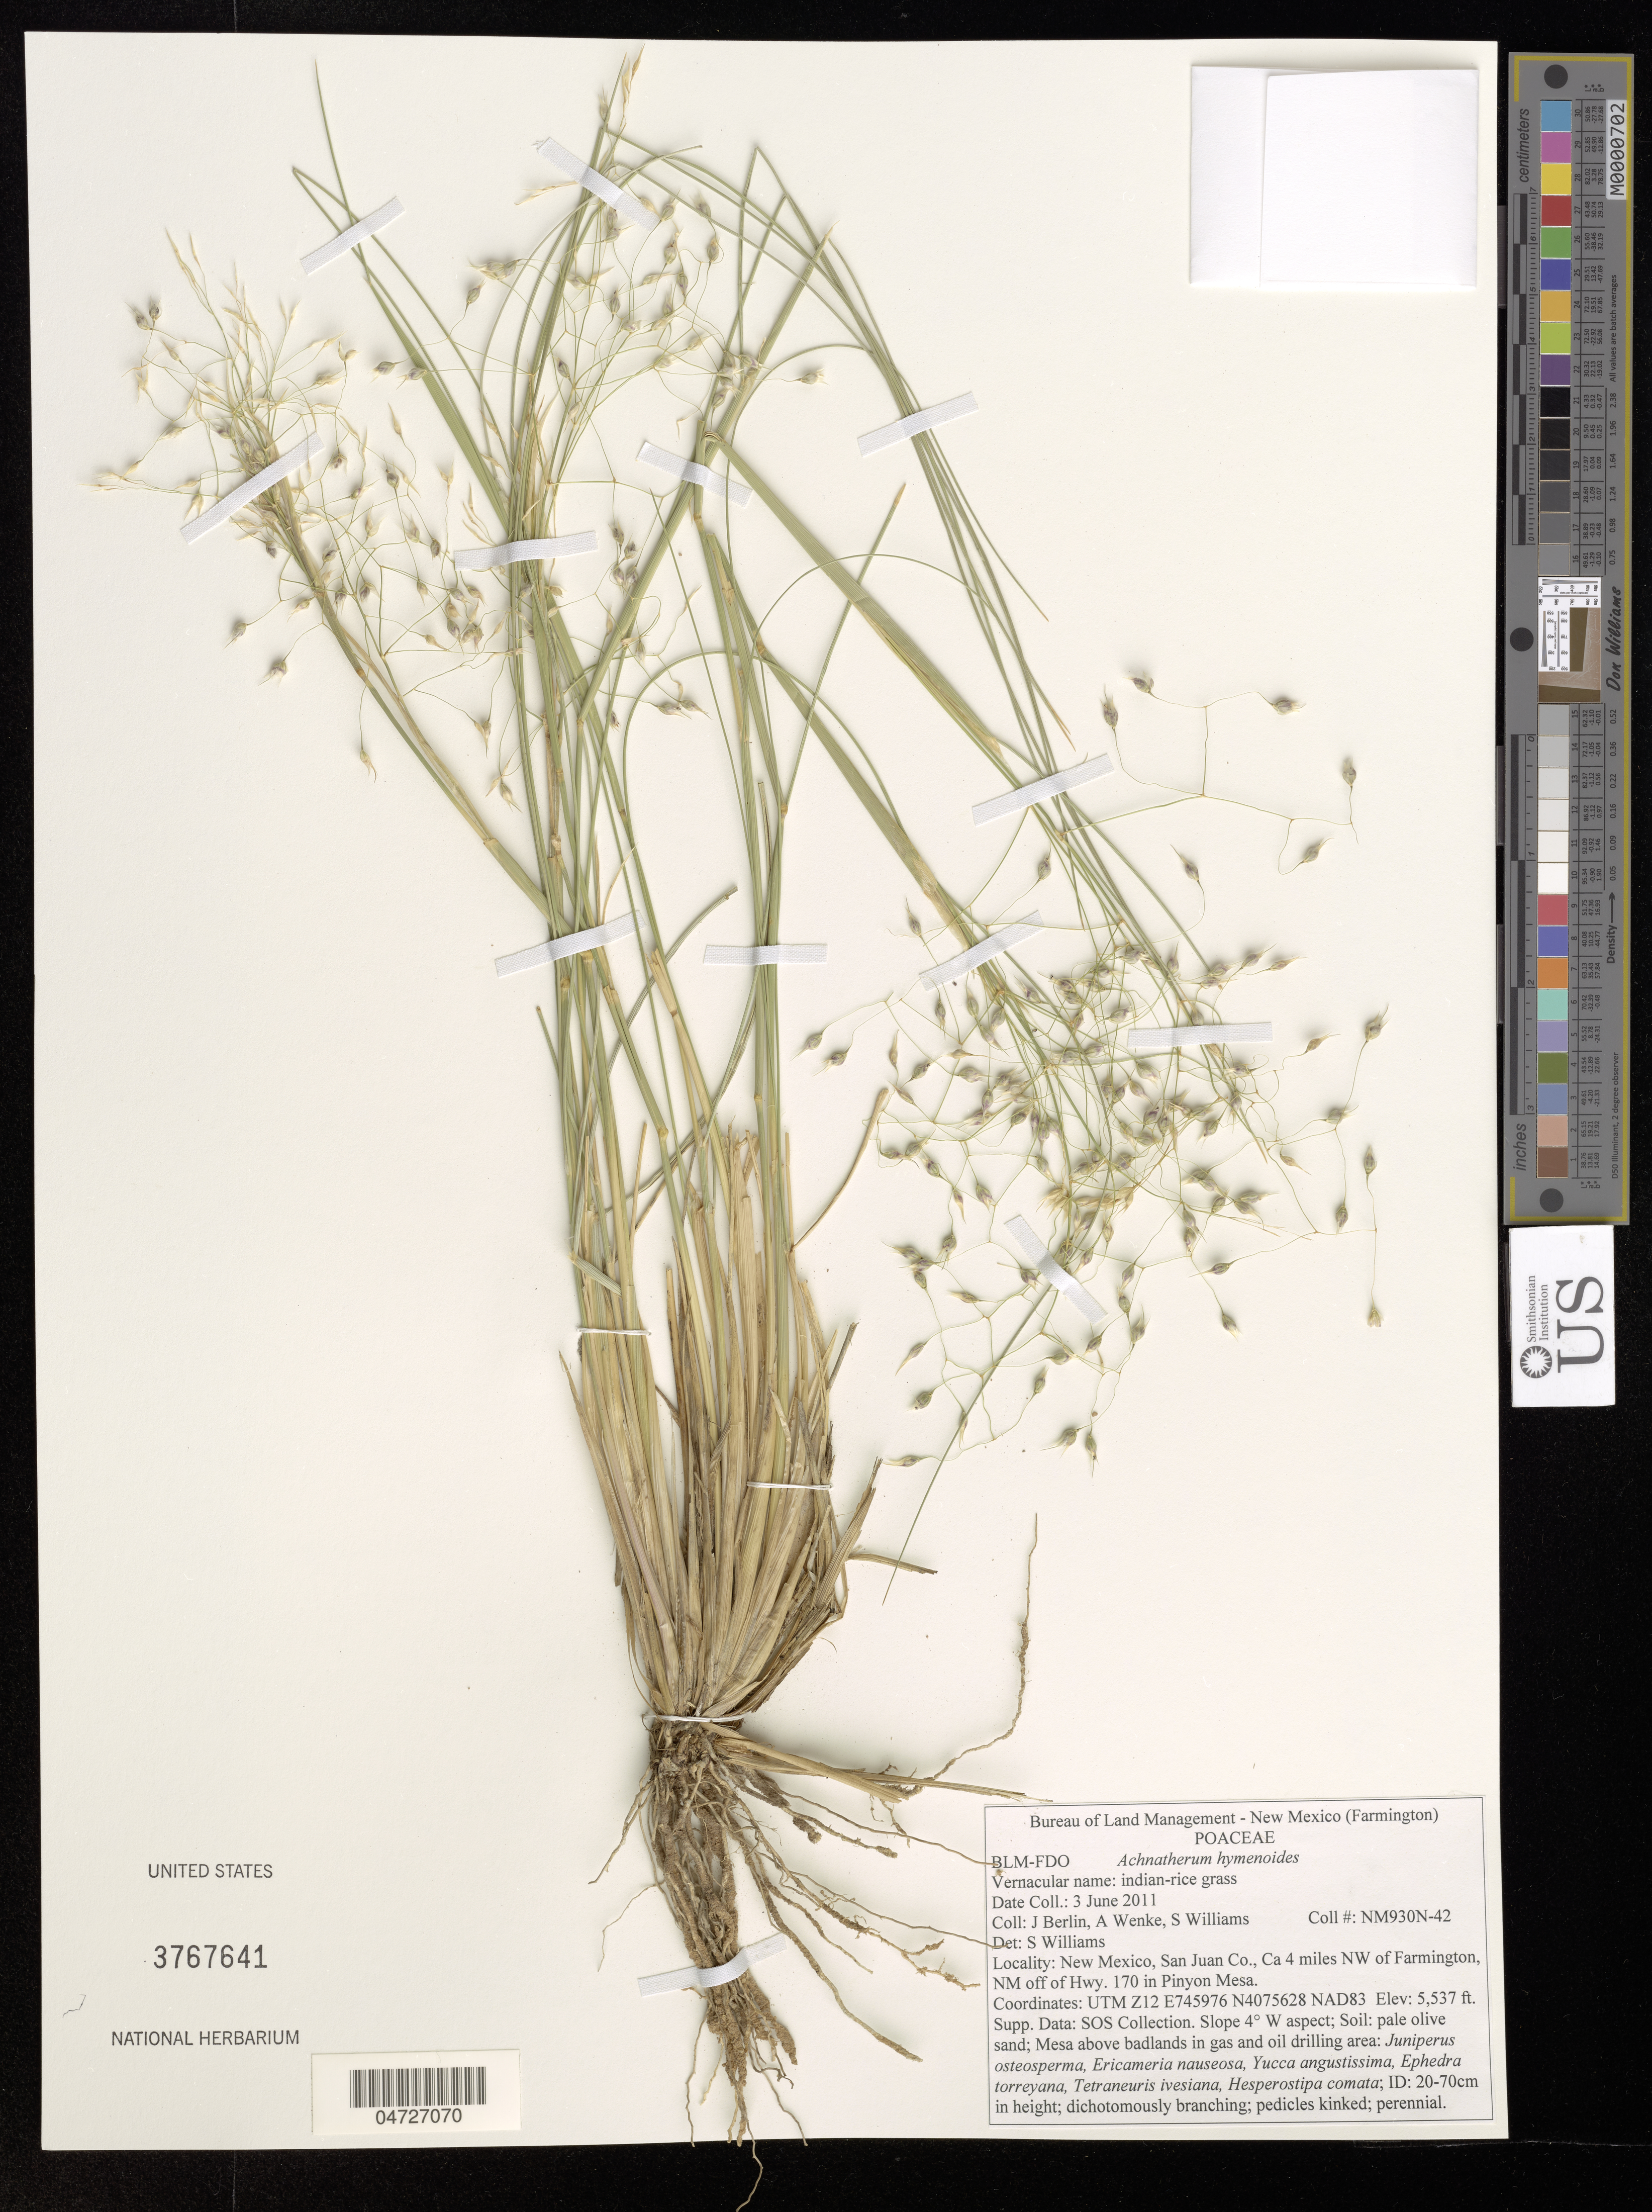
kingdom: Plantae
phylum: Tracheophyta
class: Liliopsida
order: Poales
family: Poaceae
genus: Achnatherum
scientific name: Achnatherum hymenoides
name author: (Roem. & Schult.) Barkworth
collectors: J. Berlin, A. Wenke & S. Williams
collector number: NM930N-42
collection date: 2011-06-03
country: United States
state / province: New Mexico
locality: (Farmington). San Juan Co., Ca 4 miles NW of Farmington, NM off of Hwy. 170 in Pinyon Mesa.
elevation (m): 1688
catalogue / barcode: US 3767641